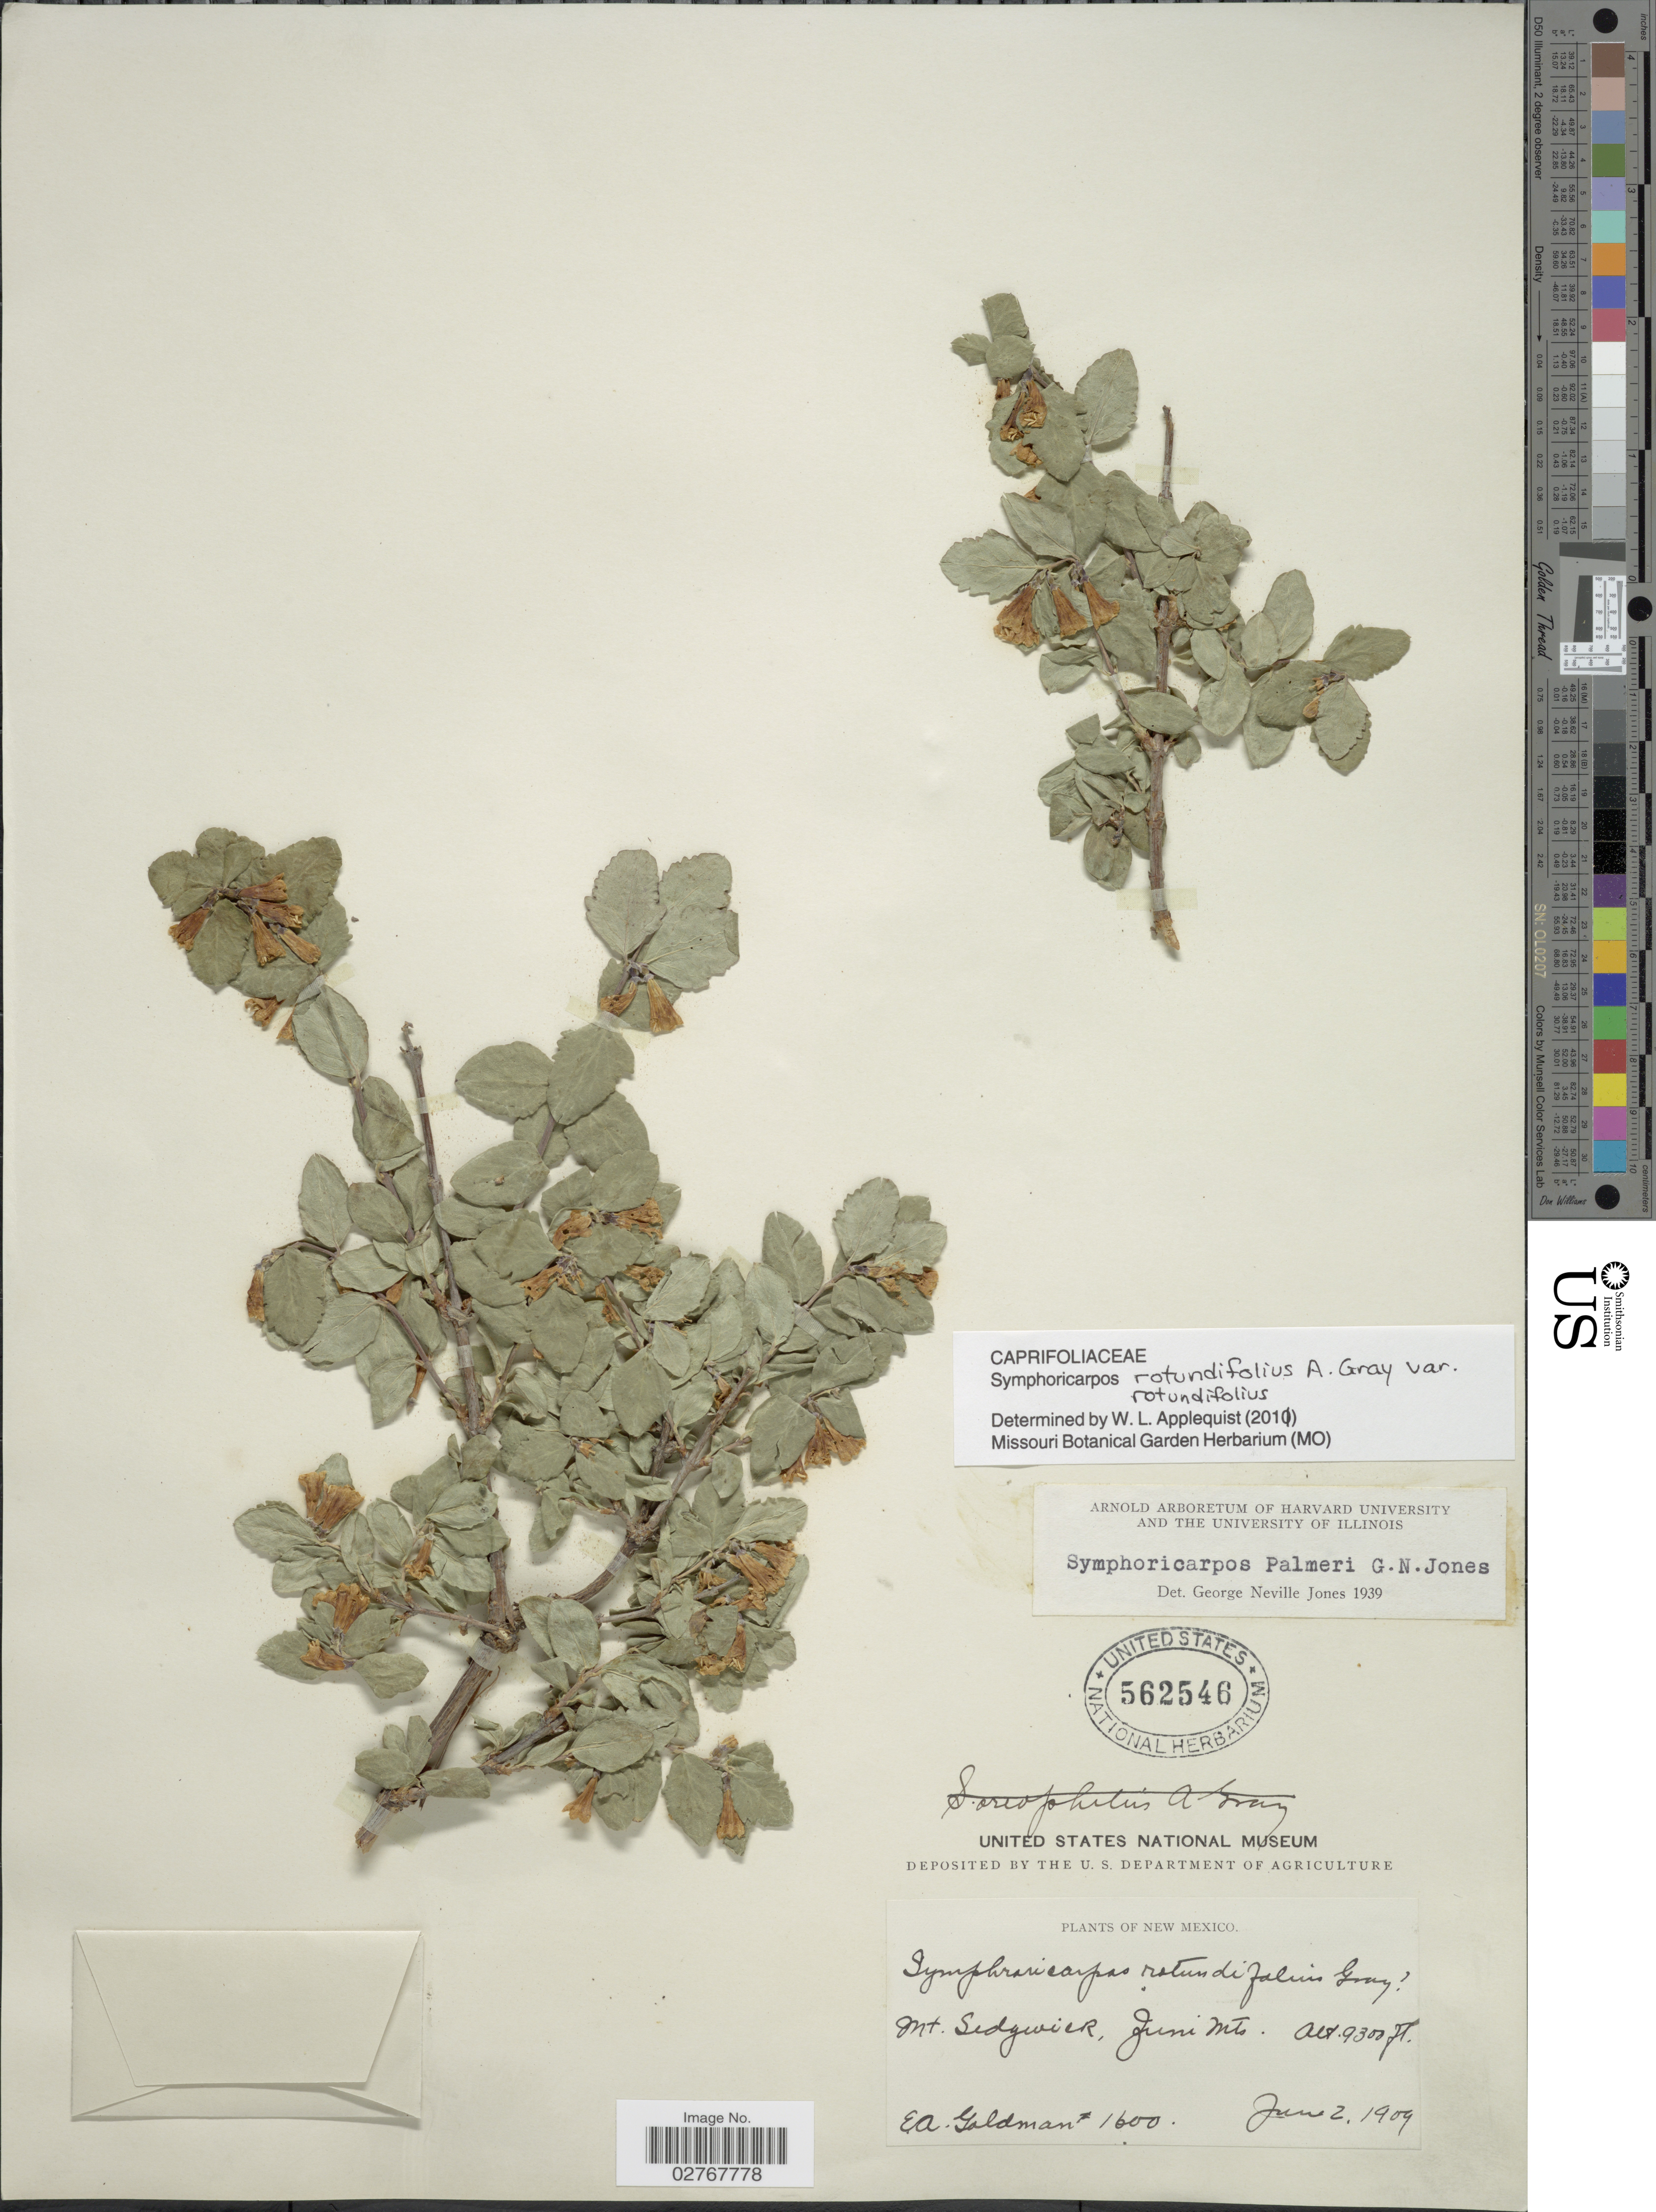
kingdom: Plantae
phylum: Tracheophyta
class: Magnoliopsida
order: Dipsacales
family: Caprifoliaceae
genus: Symphoricarpos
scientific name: Symphoricarpos rotundifolius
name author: A. Gray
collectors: E. A. Goldman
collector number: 1600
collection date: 1909-06-02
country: United States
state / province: New Mexico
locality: Mt. Sedgwick, Zuni Mts.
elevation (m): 2835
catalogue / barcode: US 562546